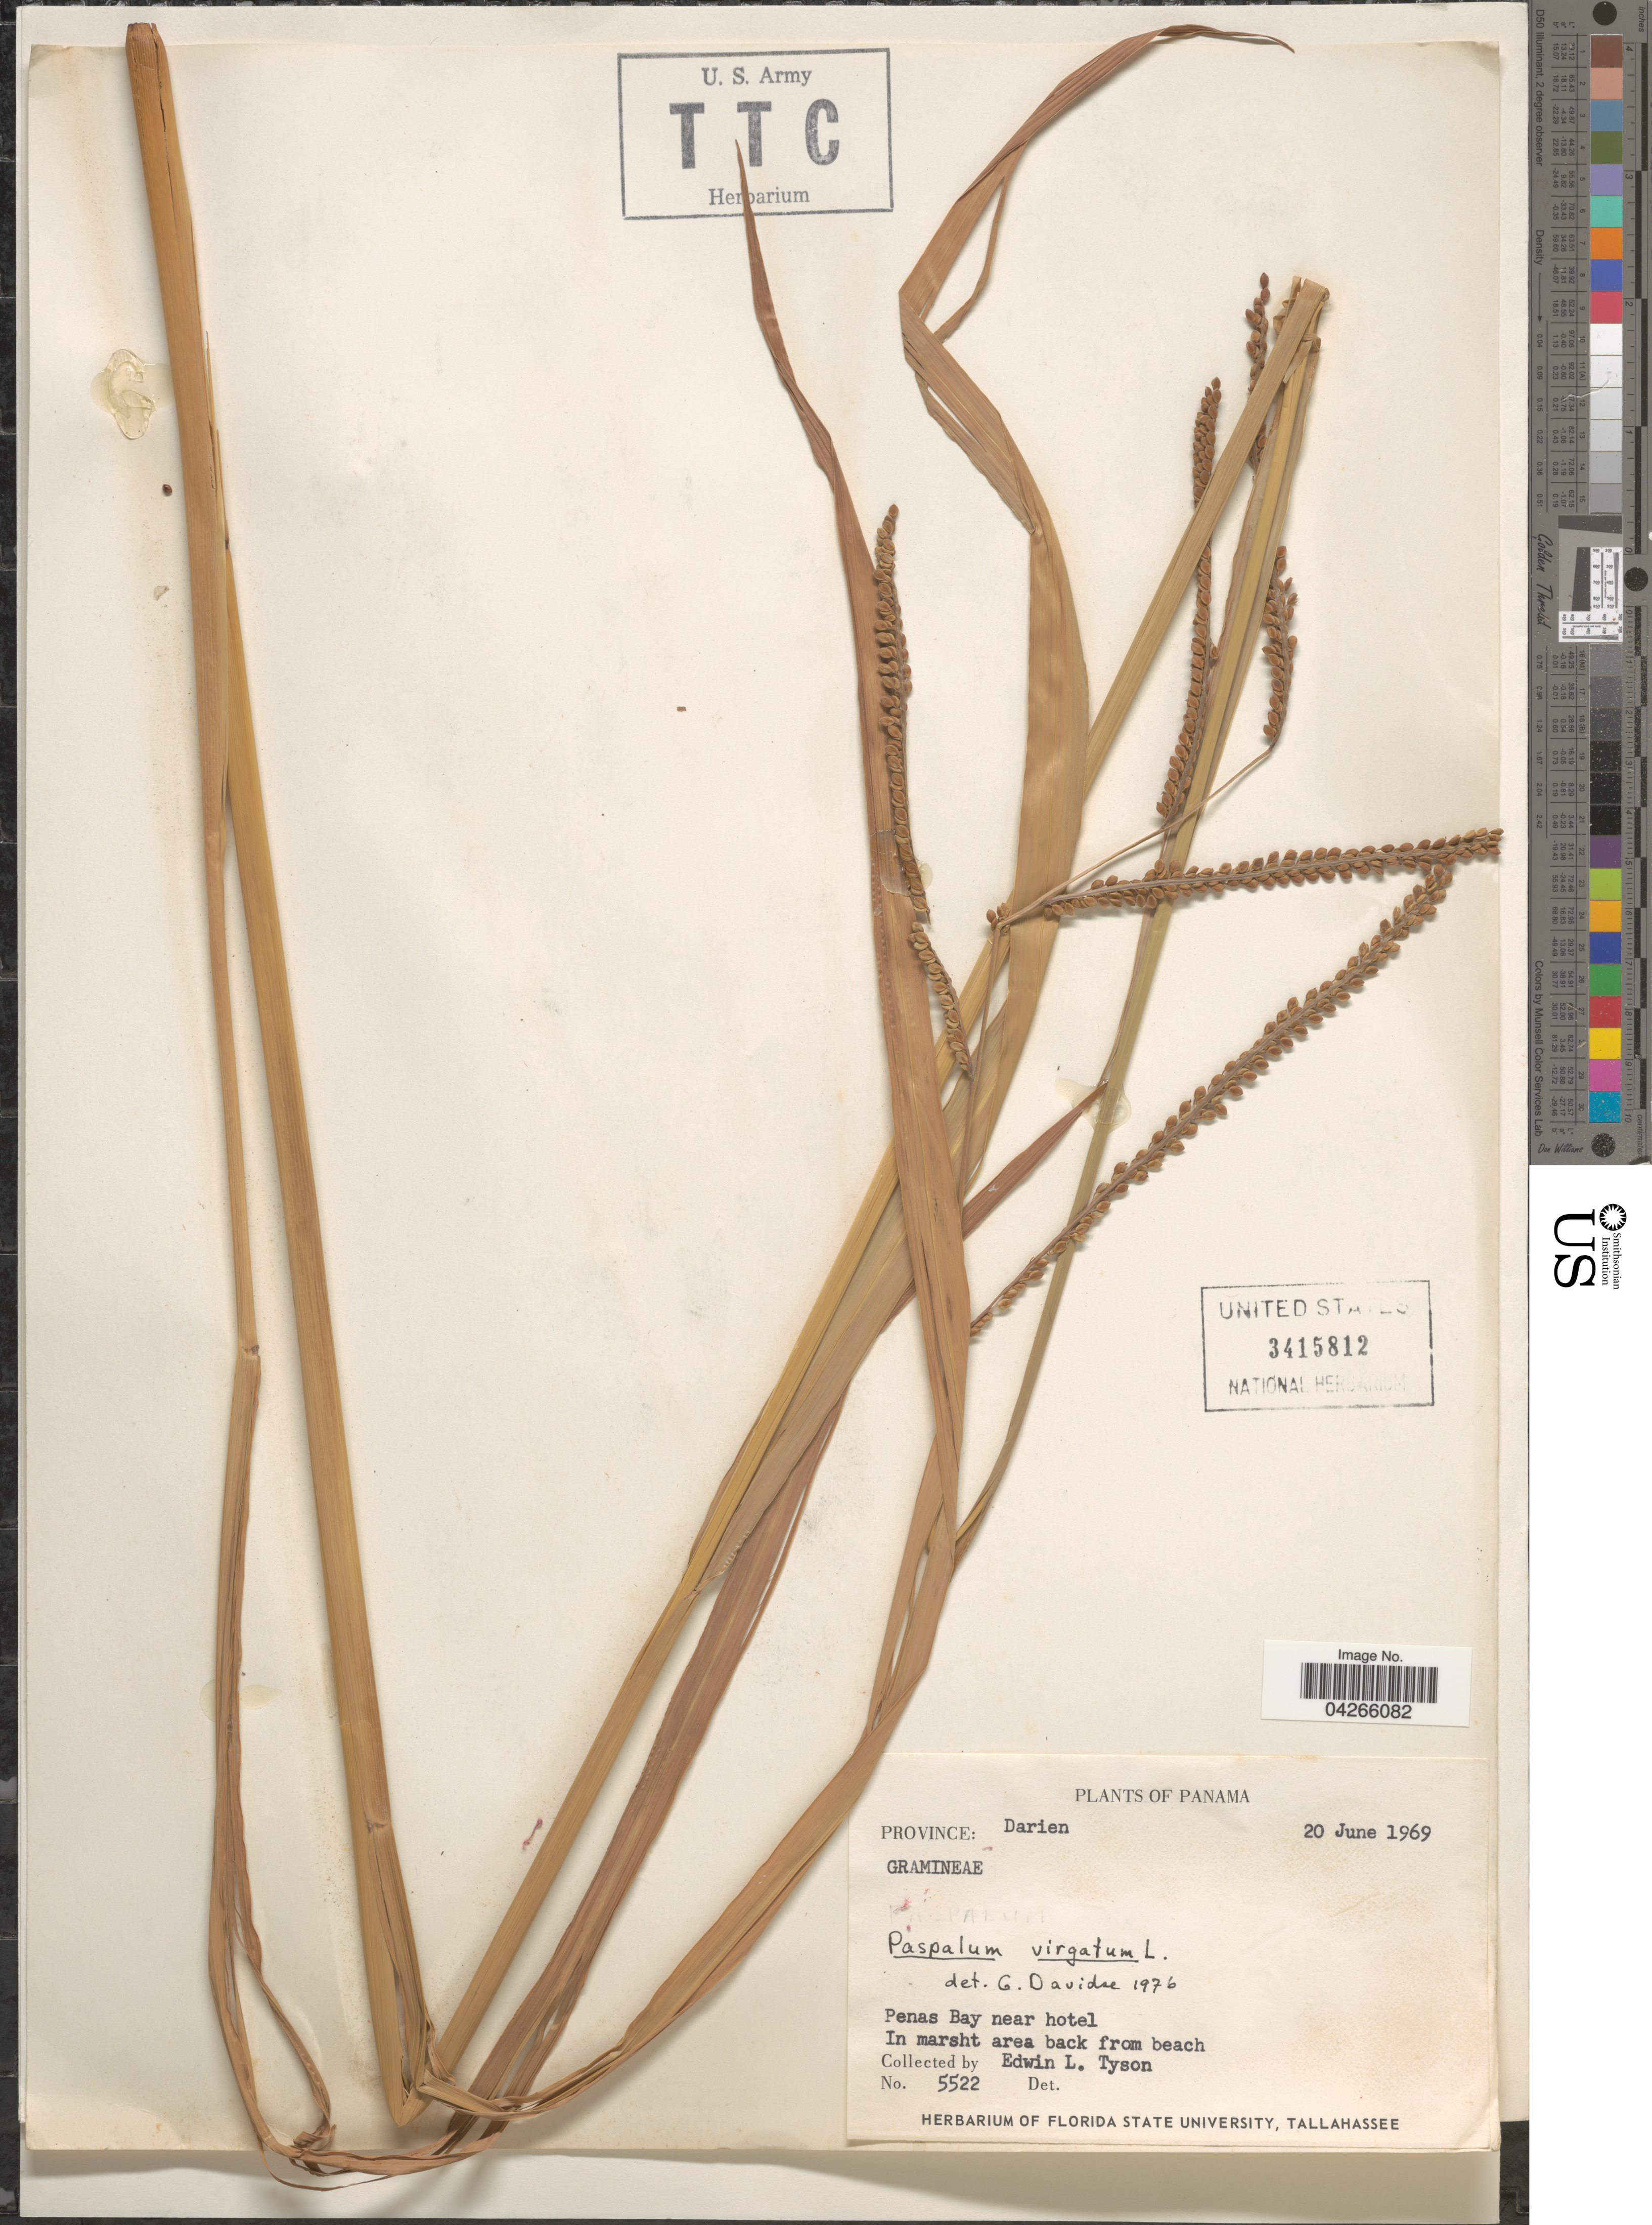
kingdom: Plantae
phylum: Tracheophyta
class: Liliopsida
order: Poales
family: Poaceae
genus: Paspalum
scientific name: Paspalum virgatum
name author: L.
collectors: E. L. Tyson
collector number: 5522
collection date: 1969-06-20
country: Panama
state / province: Darien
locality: Penas Bay near hotel. In marsht area back from beach.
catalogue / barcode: US 3415812